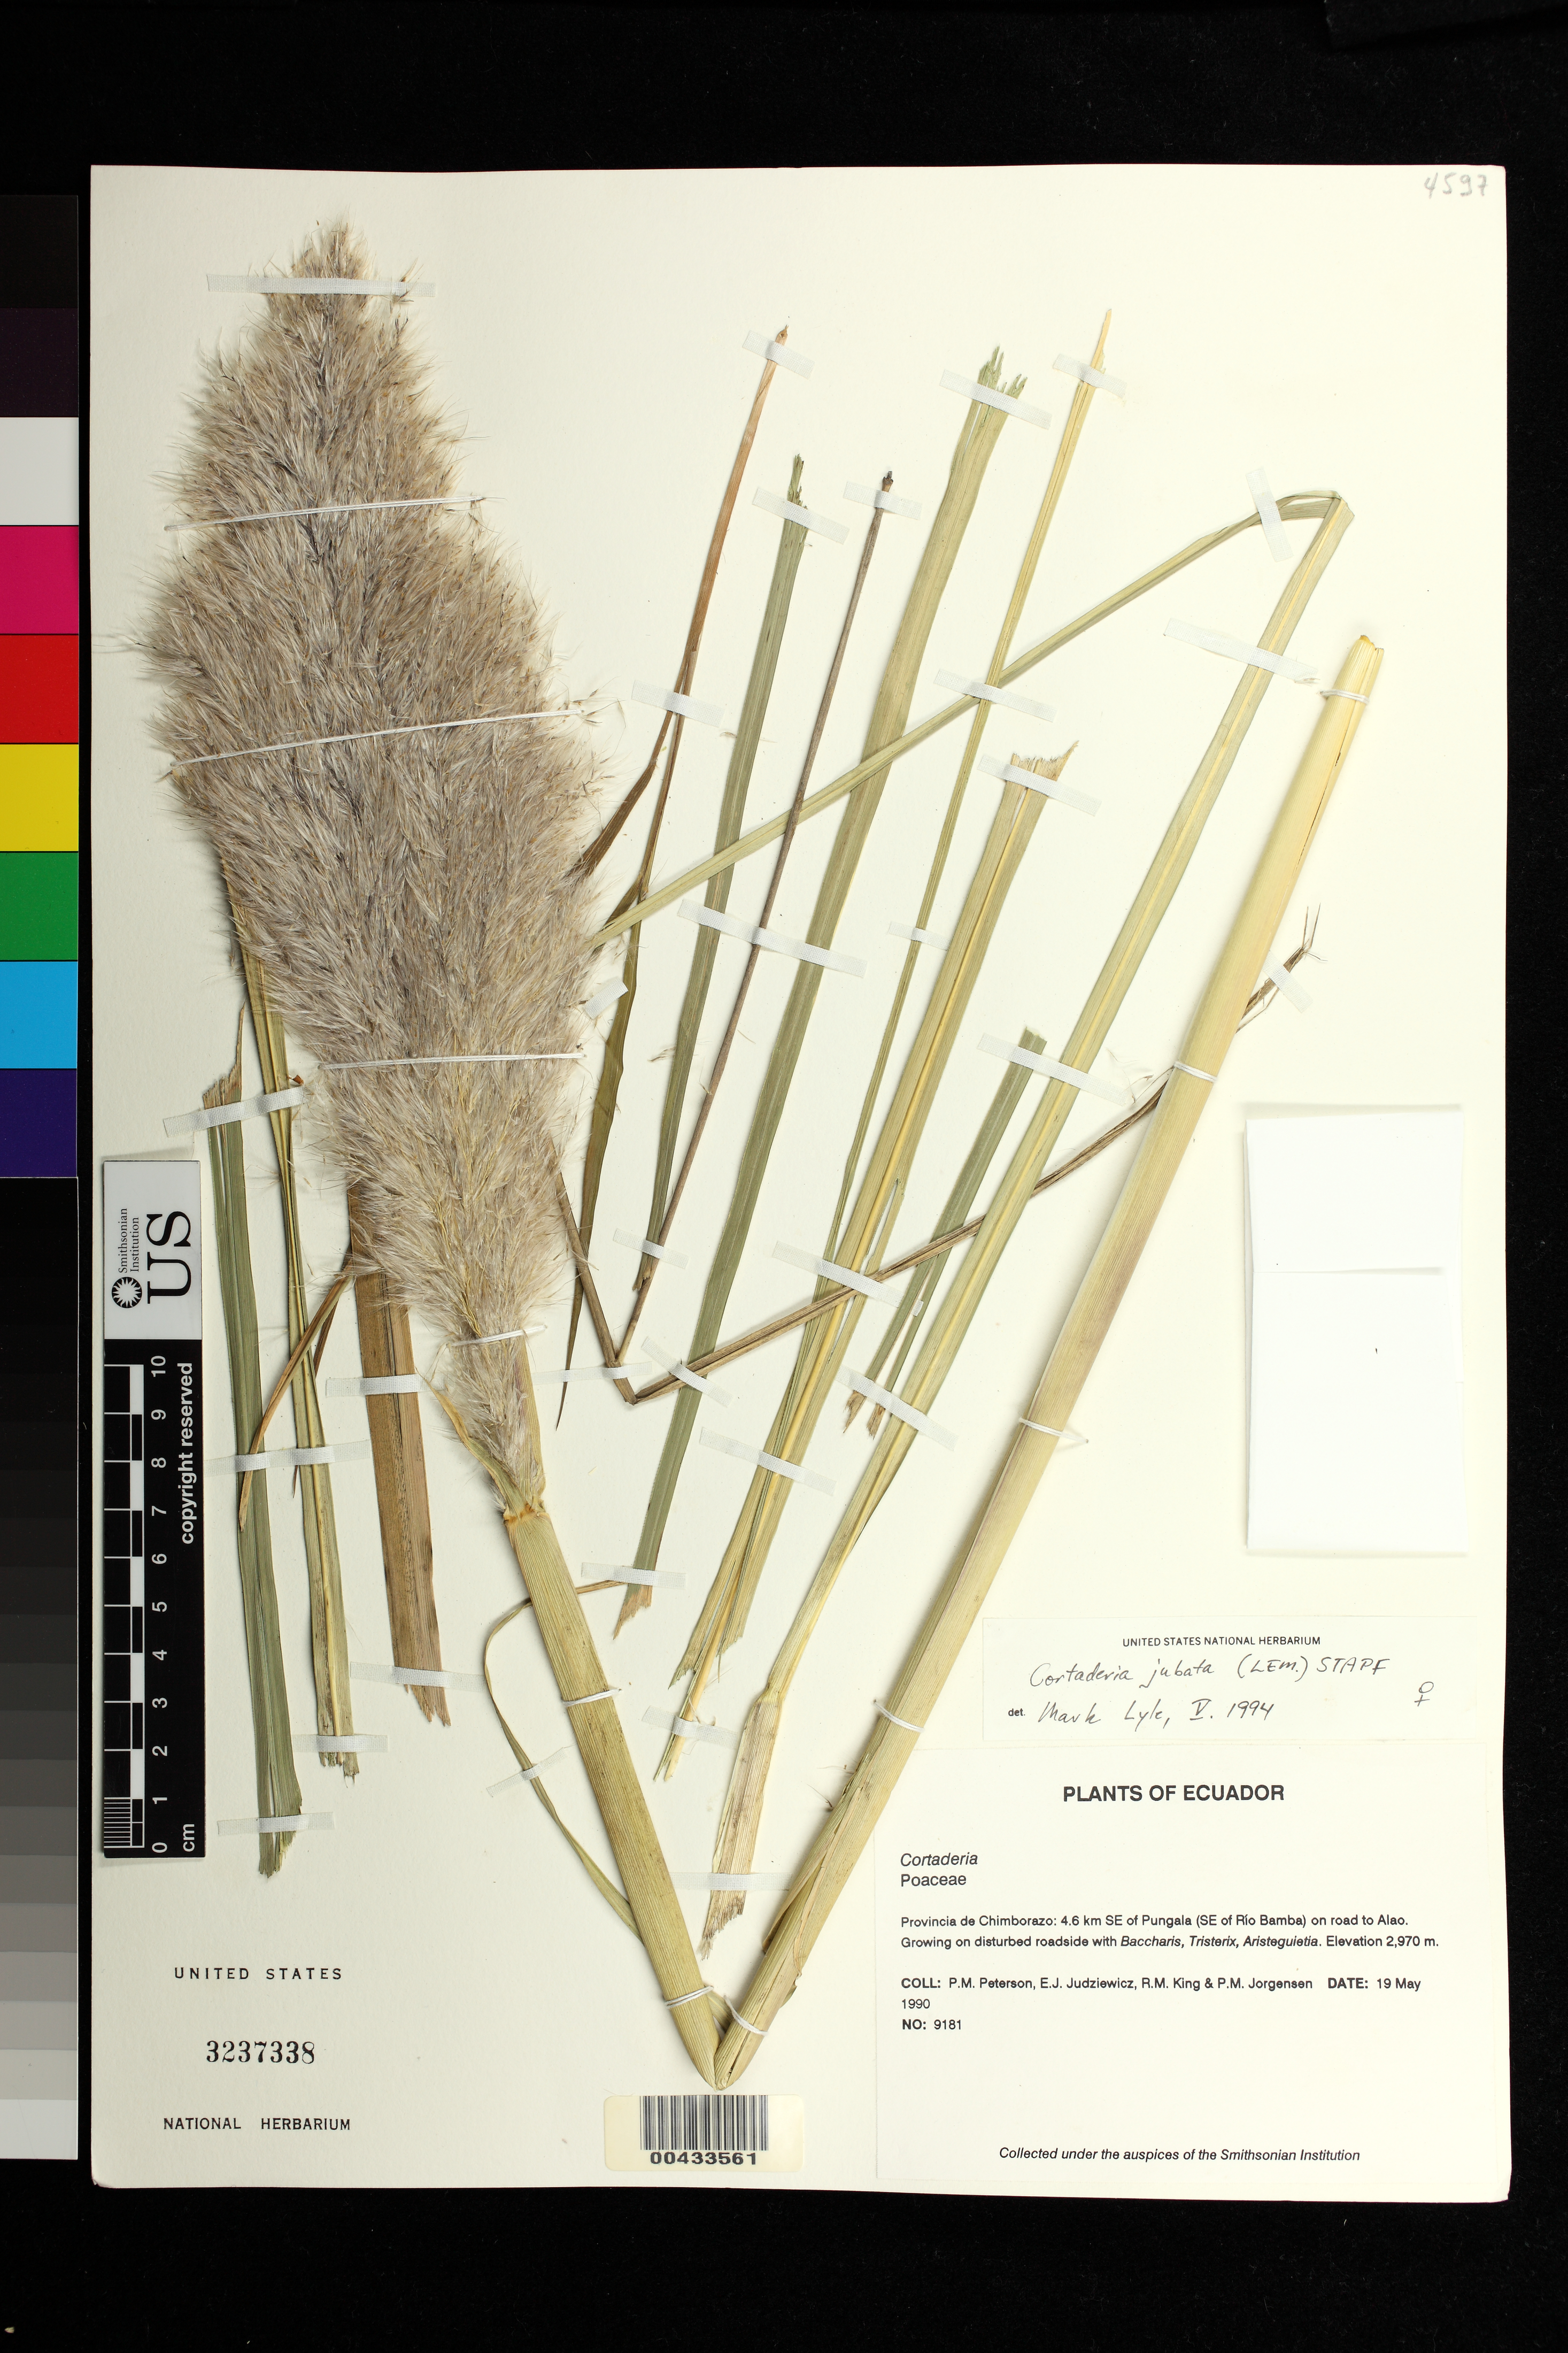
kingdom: Plantae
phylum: Tracheophyta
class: Liliopsida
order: Poales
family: Poaceae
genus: Cortaderia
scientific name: Cortaderia sp.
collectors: P. M. Peterson, E. J. Judziewicz, R. M. King & P. M. Jørgensen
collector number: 09181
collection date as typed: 19 May 1990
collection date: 1990-05-19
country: Ecuador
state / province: Chimborazo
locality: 4.6 km SE of Pungala (SE of Río Bamba) on road to Alao.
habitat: Growing on disturbed roadside with Baccharis, Tristerix, Aristeguietia.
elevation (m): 2970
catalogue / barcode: US 3237338